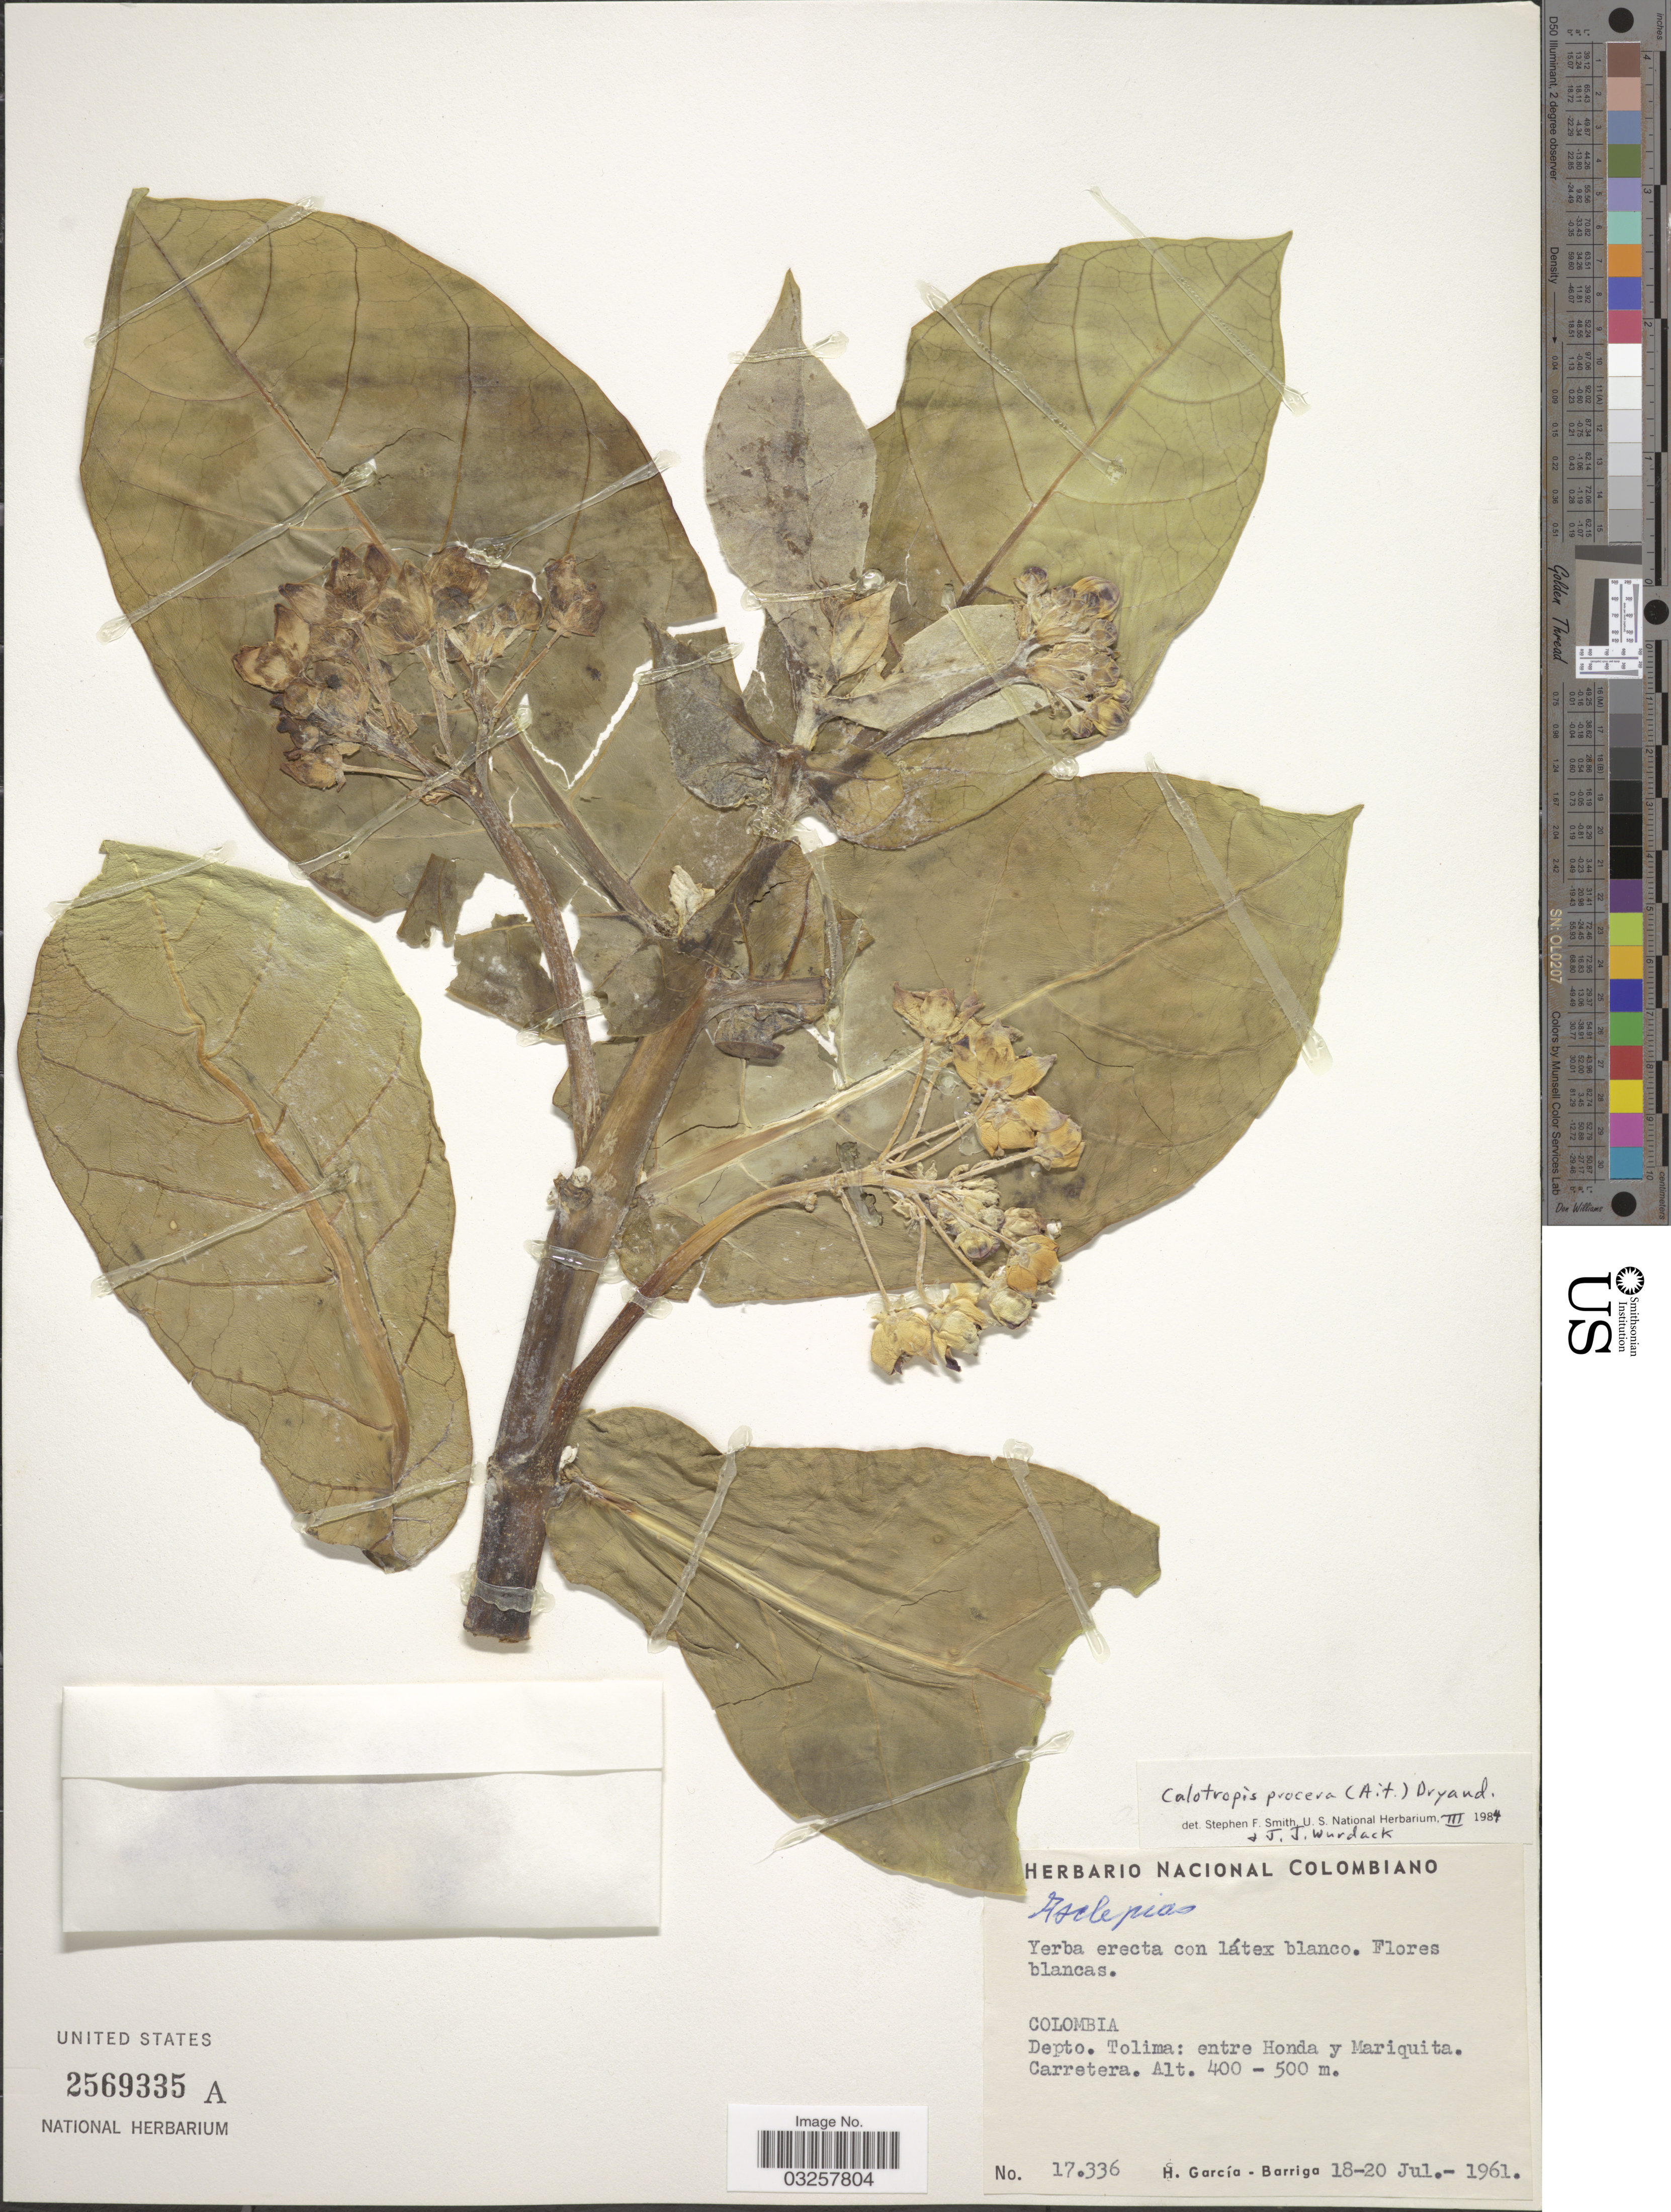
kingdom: Plantae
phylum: Tracheophyta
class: Magnoliopsida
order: Gentianales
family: Apocynaceae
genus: Calotropis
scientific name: Calotropis procera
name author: (Aiton) W.T. Aiton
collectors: H. García Barriga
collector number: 17336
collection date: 1961-07-18/1961-07-20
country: Colombia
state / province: Tolima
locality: Depto. Tolima: entre Honda y Mariquita. Carretera.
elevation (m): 400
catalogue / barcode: US 2569335A